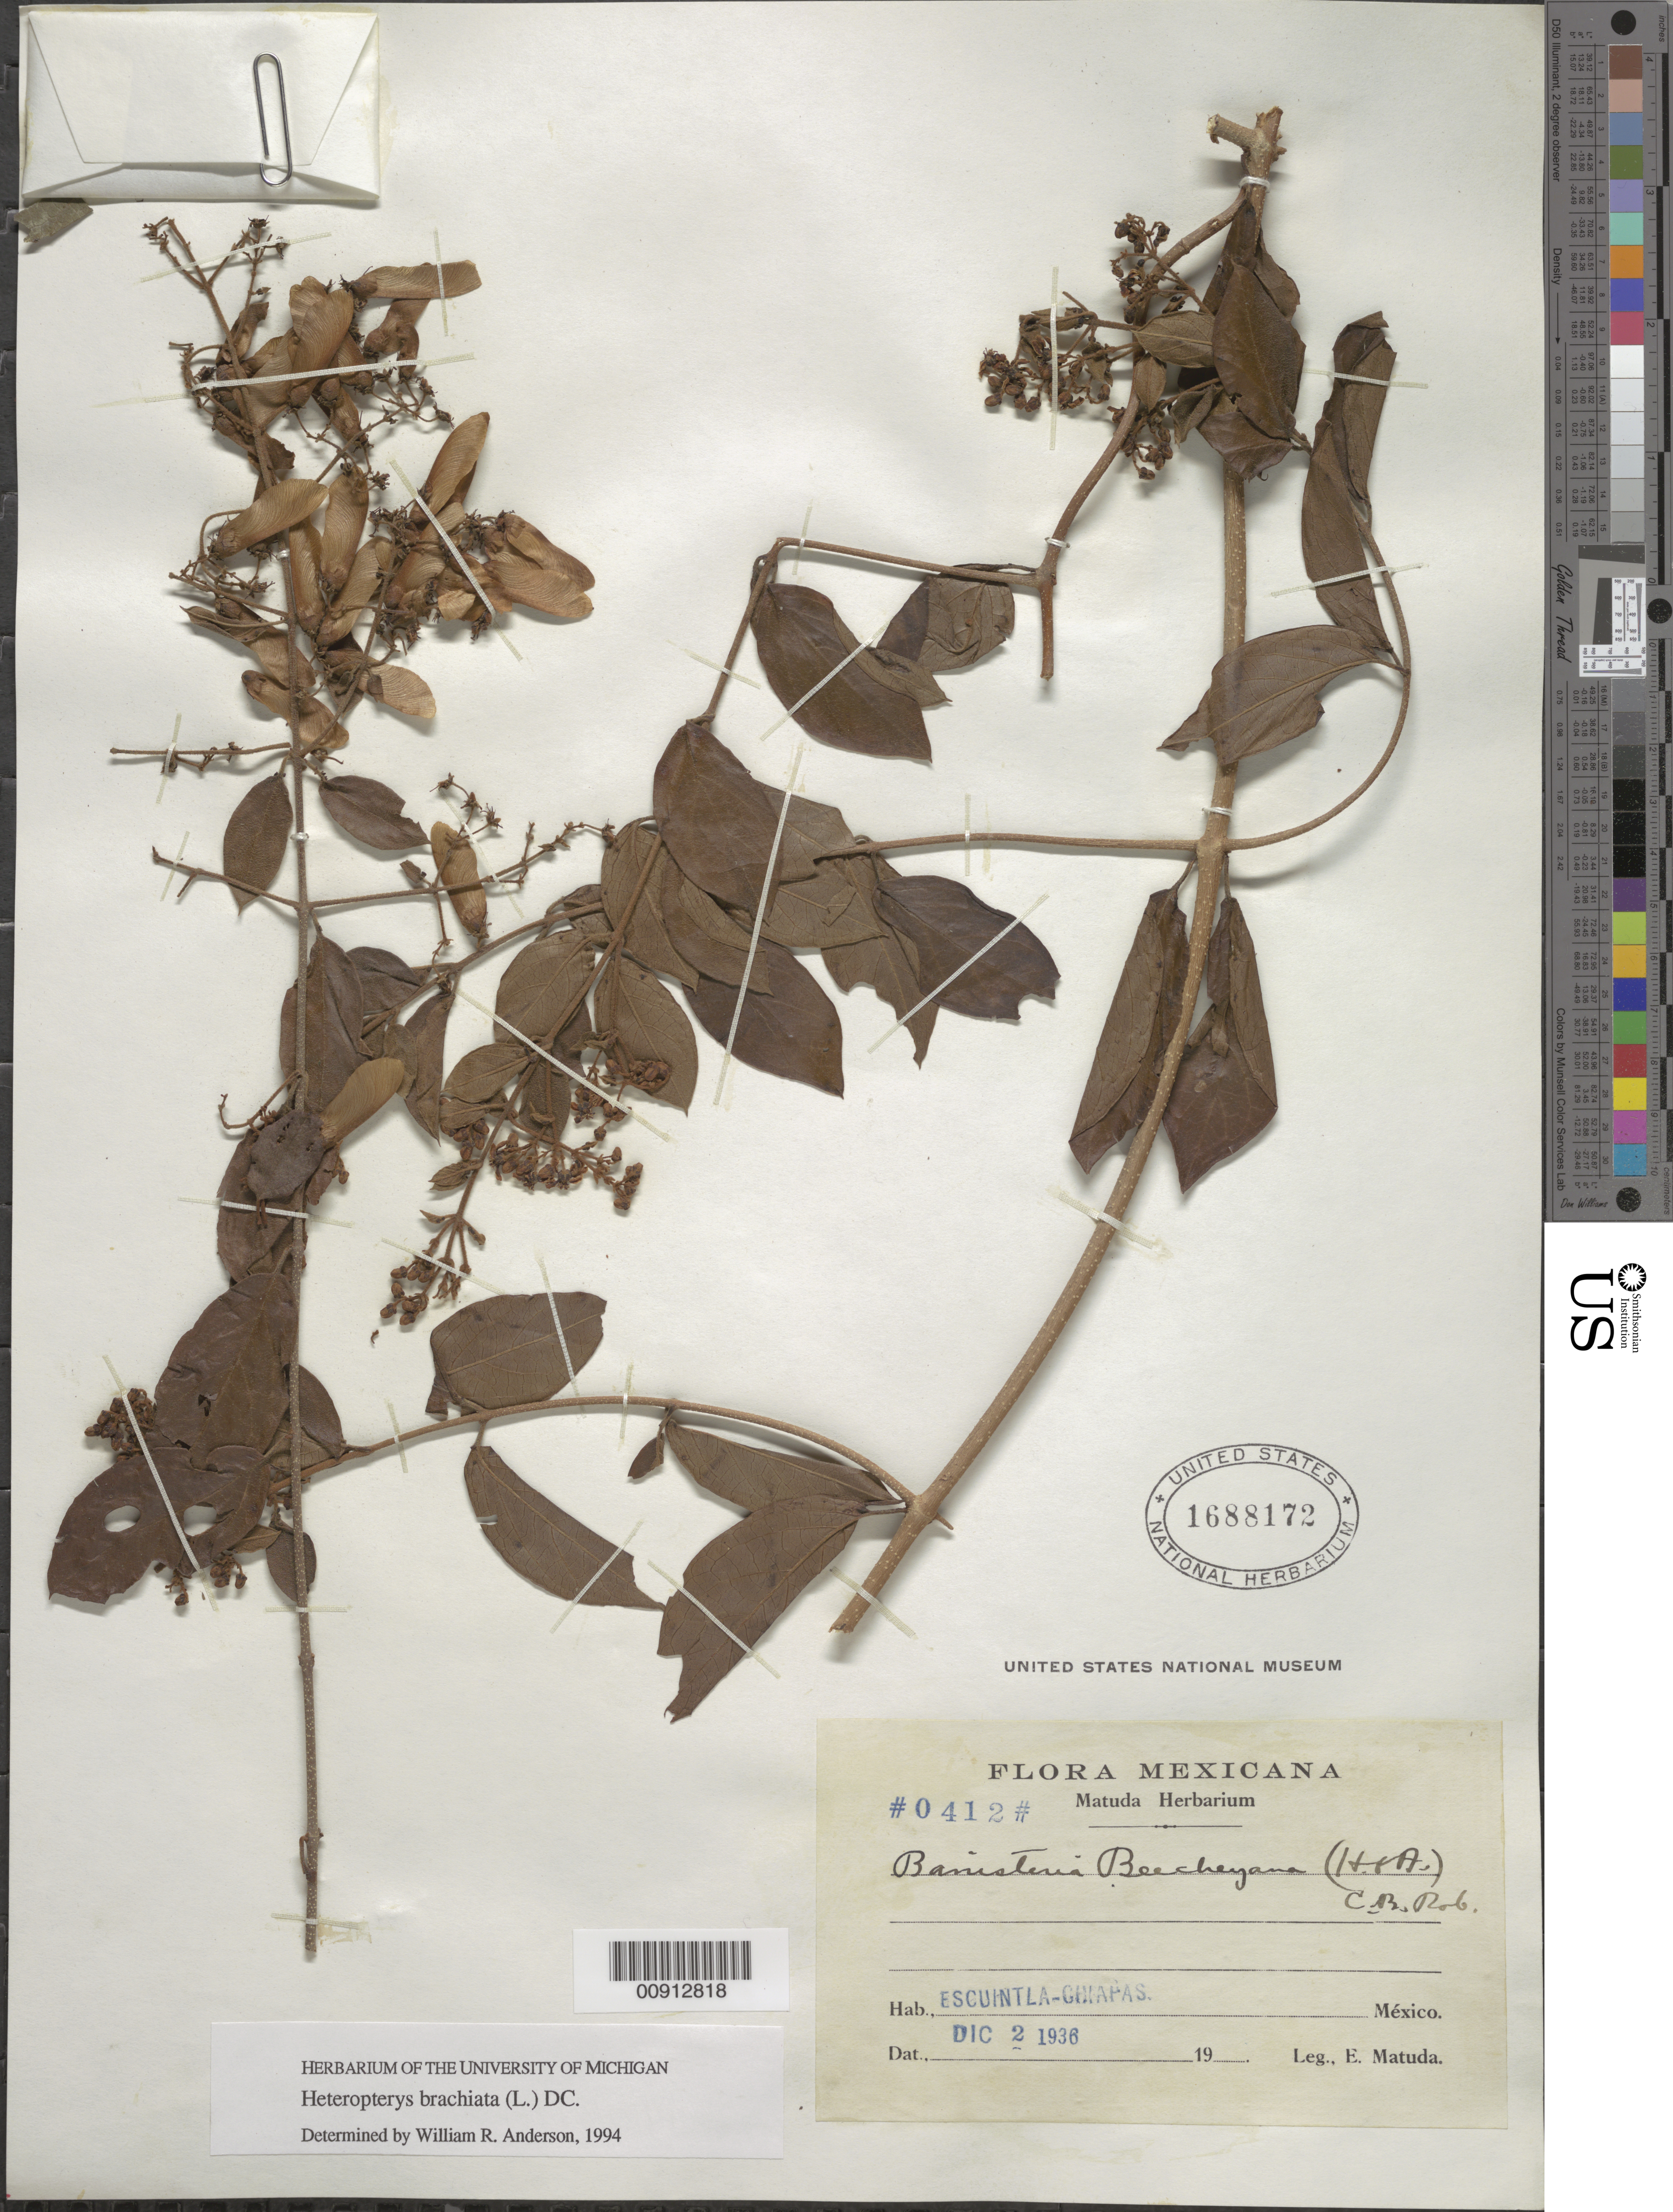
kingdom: Plantae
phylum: Tracheophyta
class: Magnoliopsida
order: Malpighiales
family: Malpighiaceae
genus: Heteropterys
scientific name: Heteropterys brachiata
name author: (L.) DC.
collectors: E. Matuda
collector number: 0412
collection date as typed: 02 Dec 1936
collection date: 1936-12-02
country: Mexico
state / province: Chiapas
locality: Escuintla, Chiapas.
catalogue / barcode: US 1688172